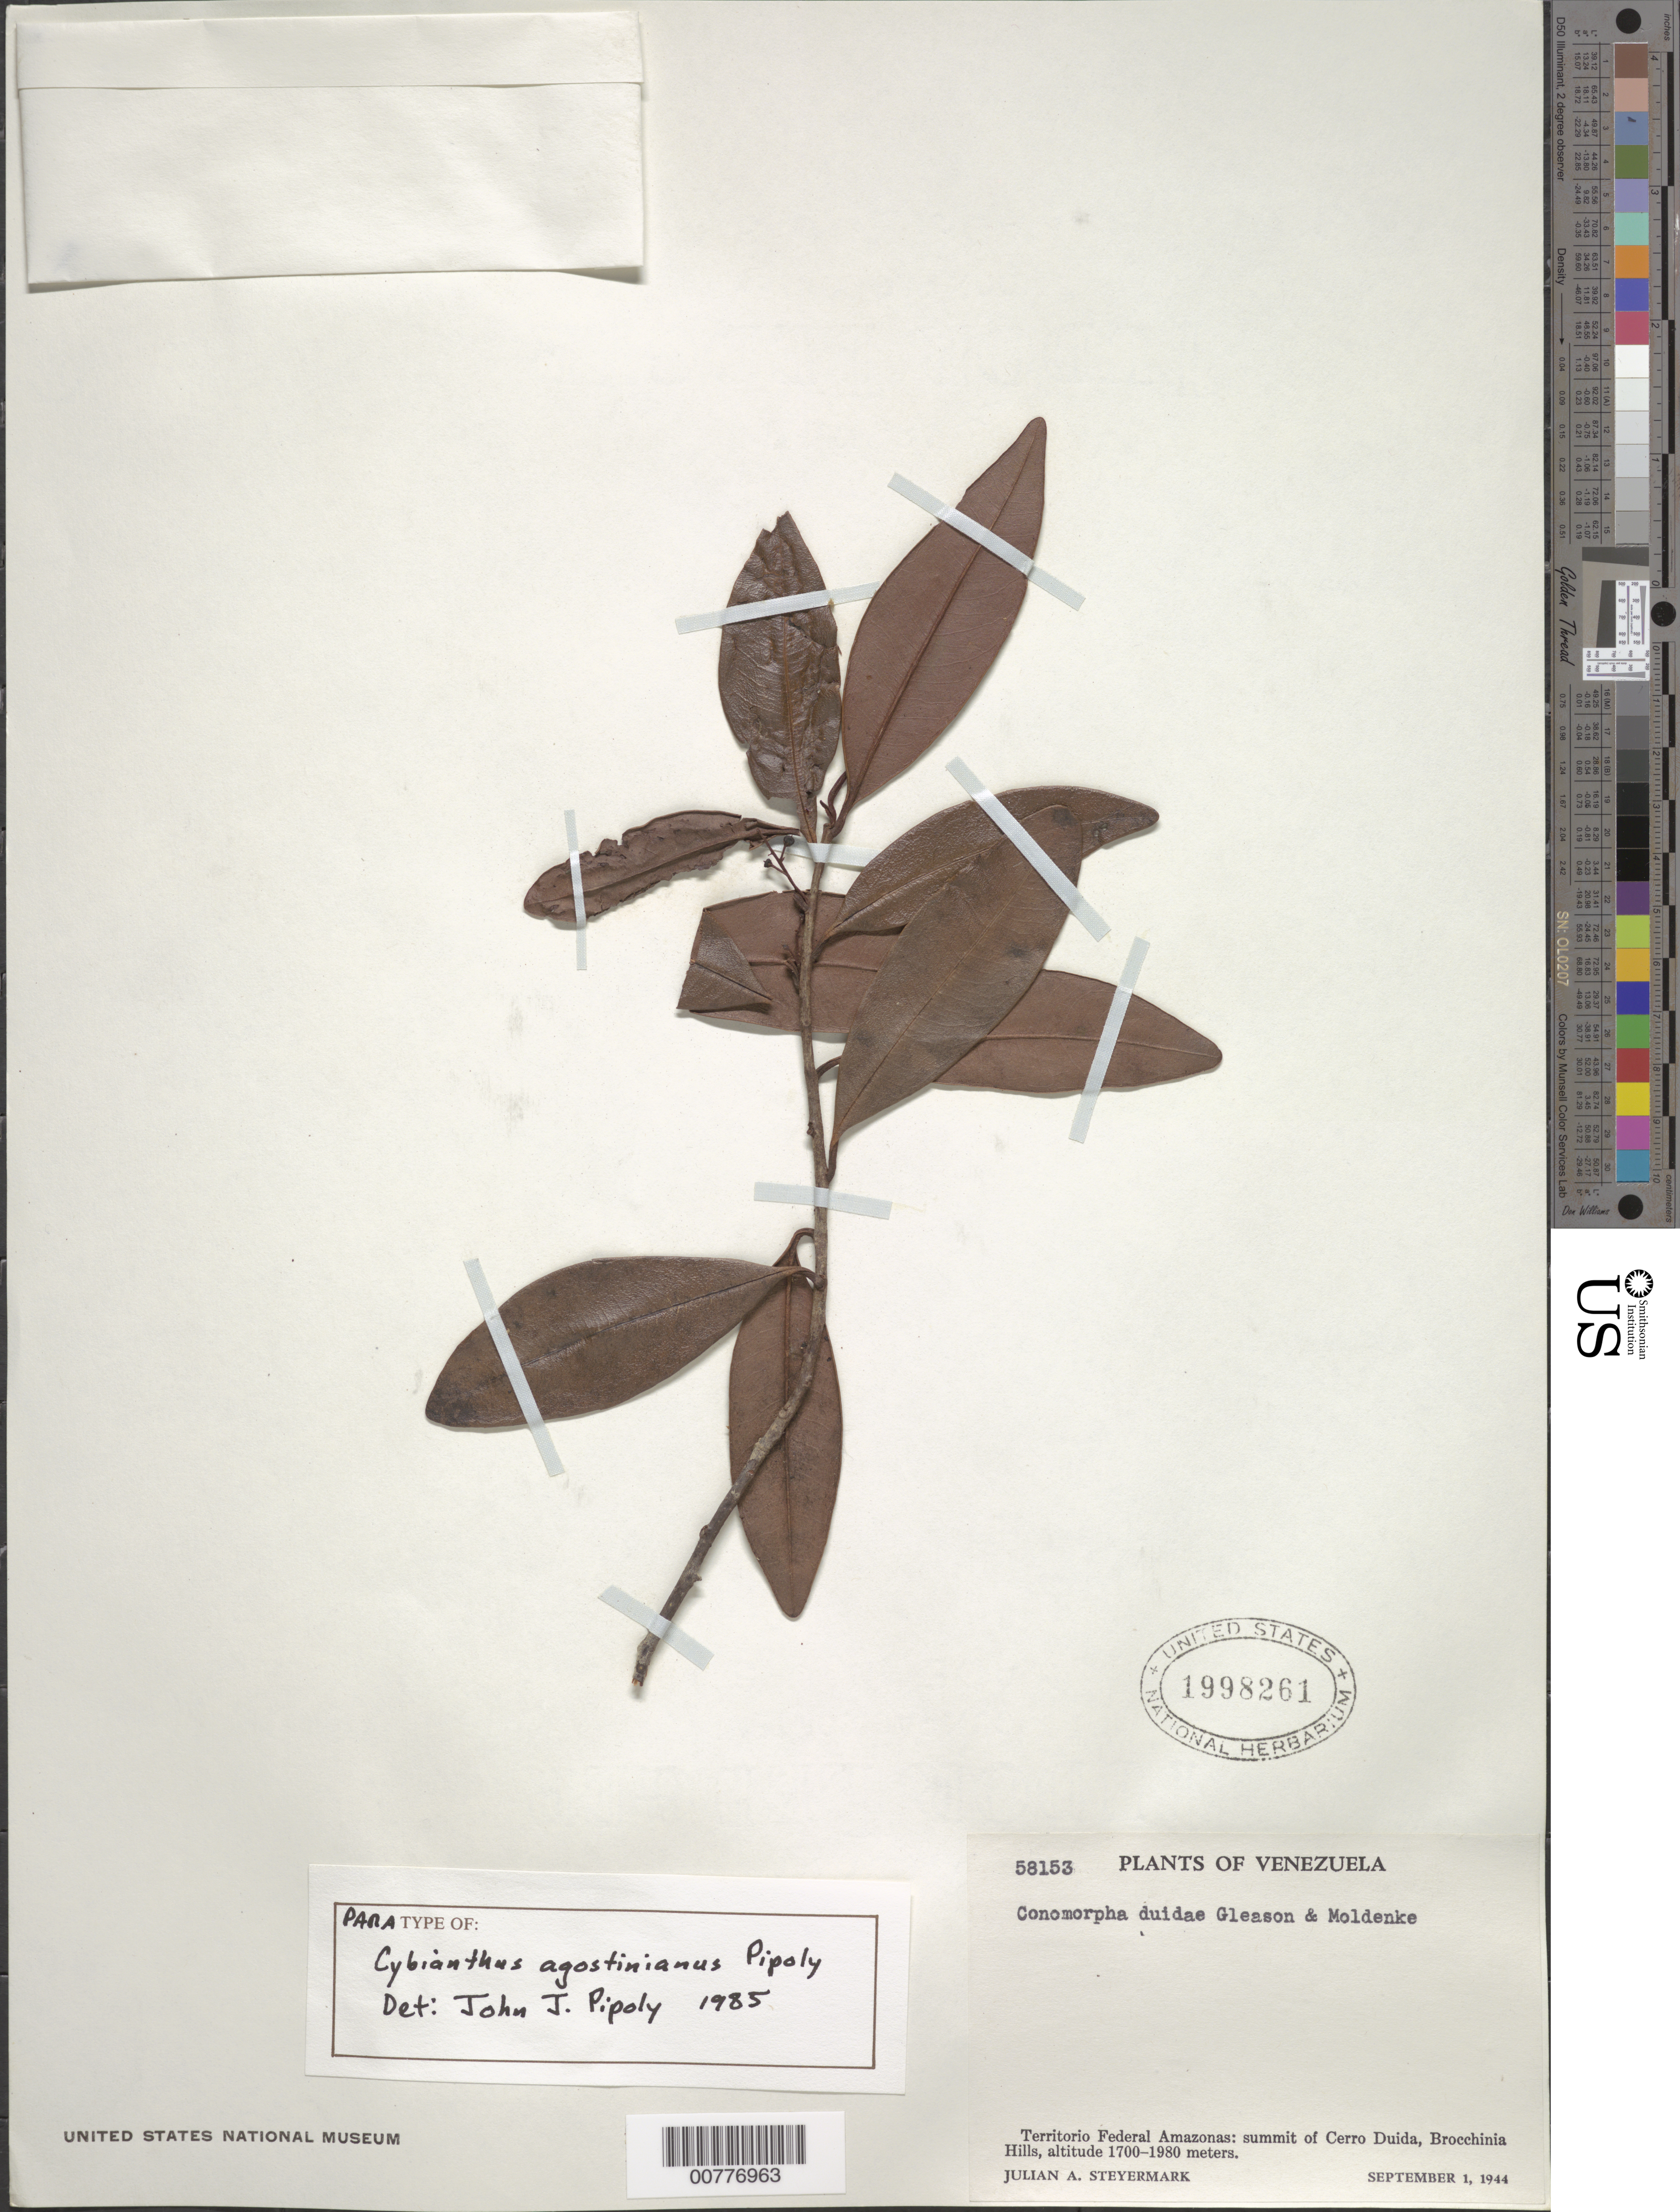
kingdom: Plantae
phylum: Tracheophyta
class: Magnoliopsida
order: Ericales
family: Primulaceae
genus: Cybianthus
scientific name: Cybianthus agostinianus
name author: Pipoly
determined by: Pipoly, J. J., III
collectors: J. Steyermark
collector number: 58153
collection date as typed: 1-Sep-44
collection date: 1944-09-01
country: Venezuela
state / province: Amazonas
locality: Cerro Duida, summit, Brocchinia Hills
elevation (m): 1700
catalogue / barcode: US 1998261